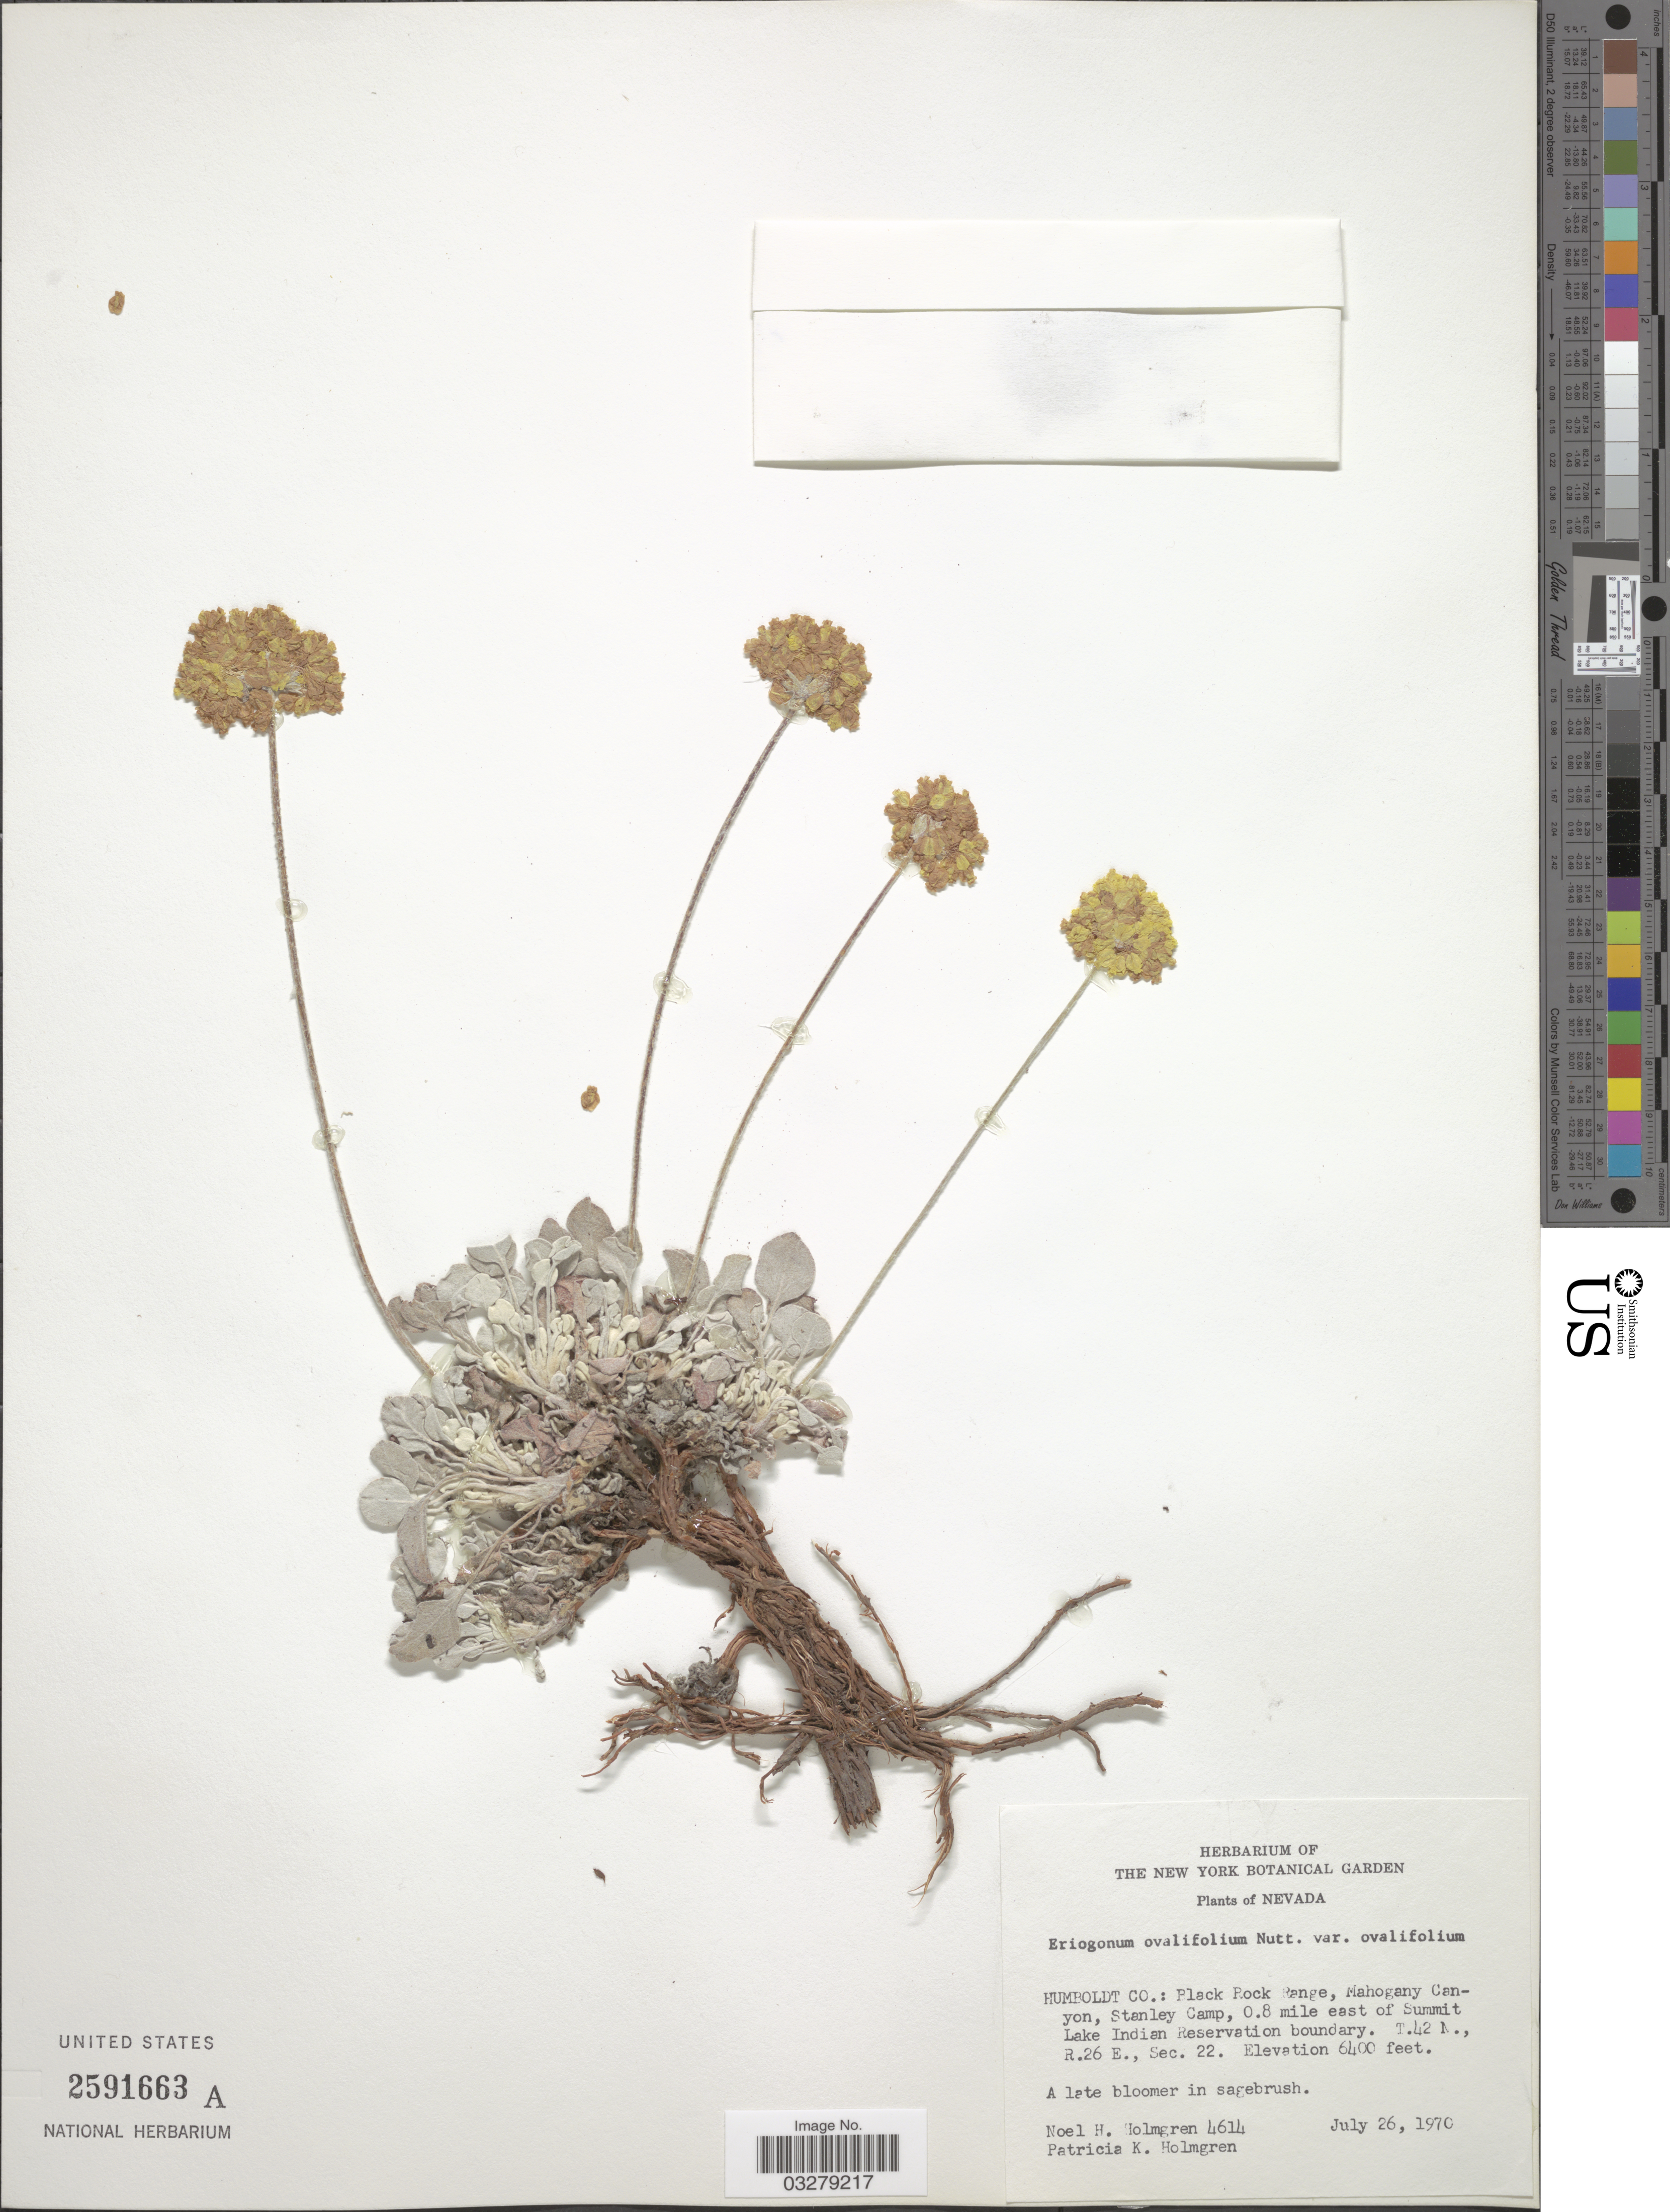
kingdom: Plantae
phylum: Tracheophyta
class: Magnoliopsida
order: Caryophyllales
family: Polygonaceae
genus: Eriogonum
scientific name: Eriogonum ovalifolium var. ovalifolium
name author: Nutt.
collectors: N. H. Holmgren & P. K. Holmgren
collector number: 4614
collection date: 1970-07-26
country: United States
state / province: Nevada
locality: Humboldt Co.: Black Rock Range, Mahogany Canyon, Stanley Camp, 0.8 miles east of Summit Lake Indian Reservation boundary. T.42 N., R.26 E., Sec. 22.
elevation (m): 1951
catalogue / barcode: US 2591663A